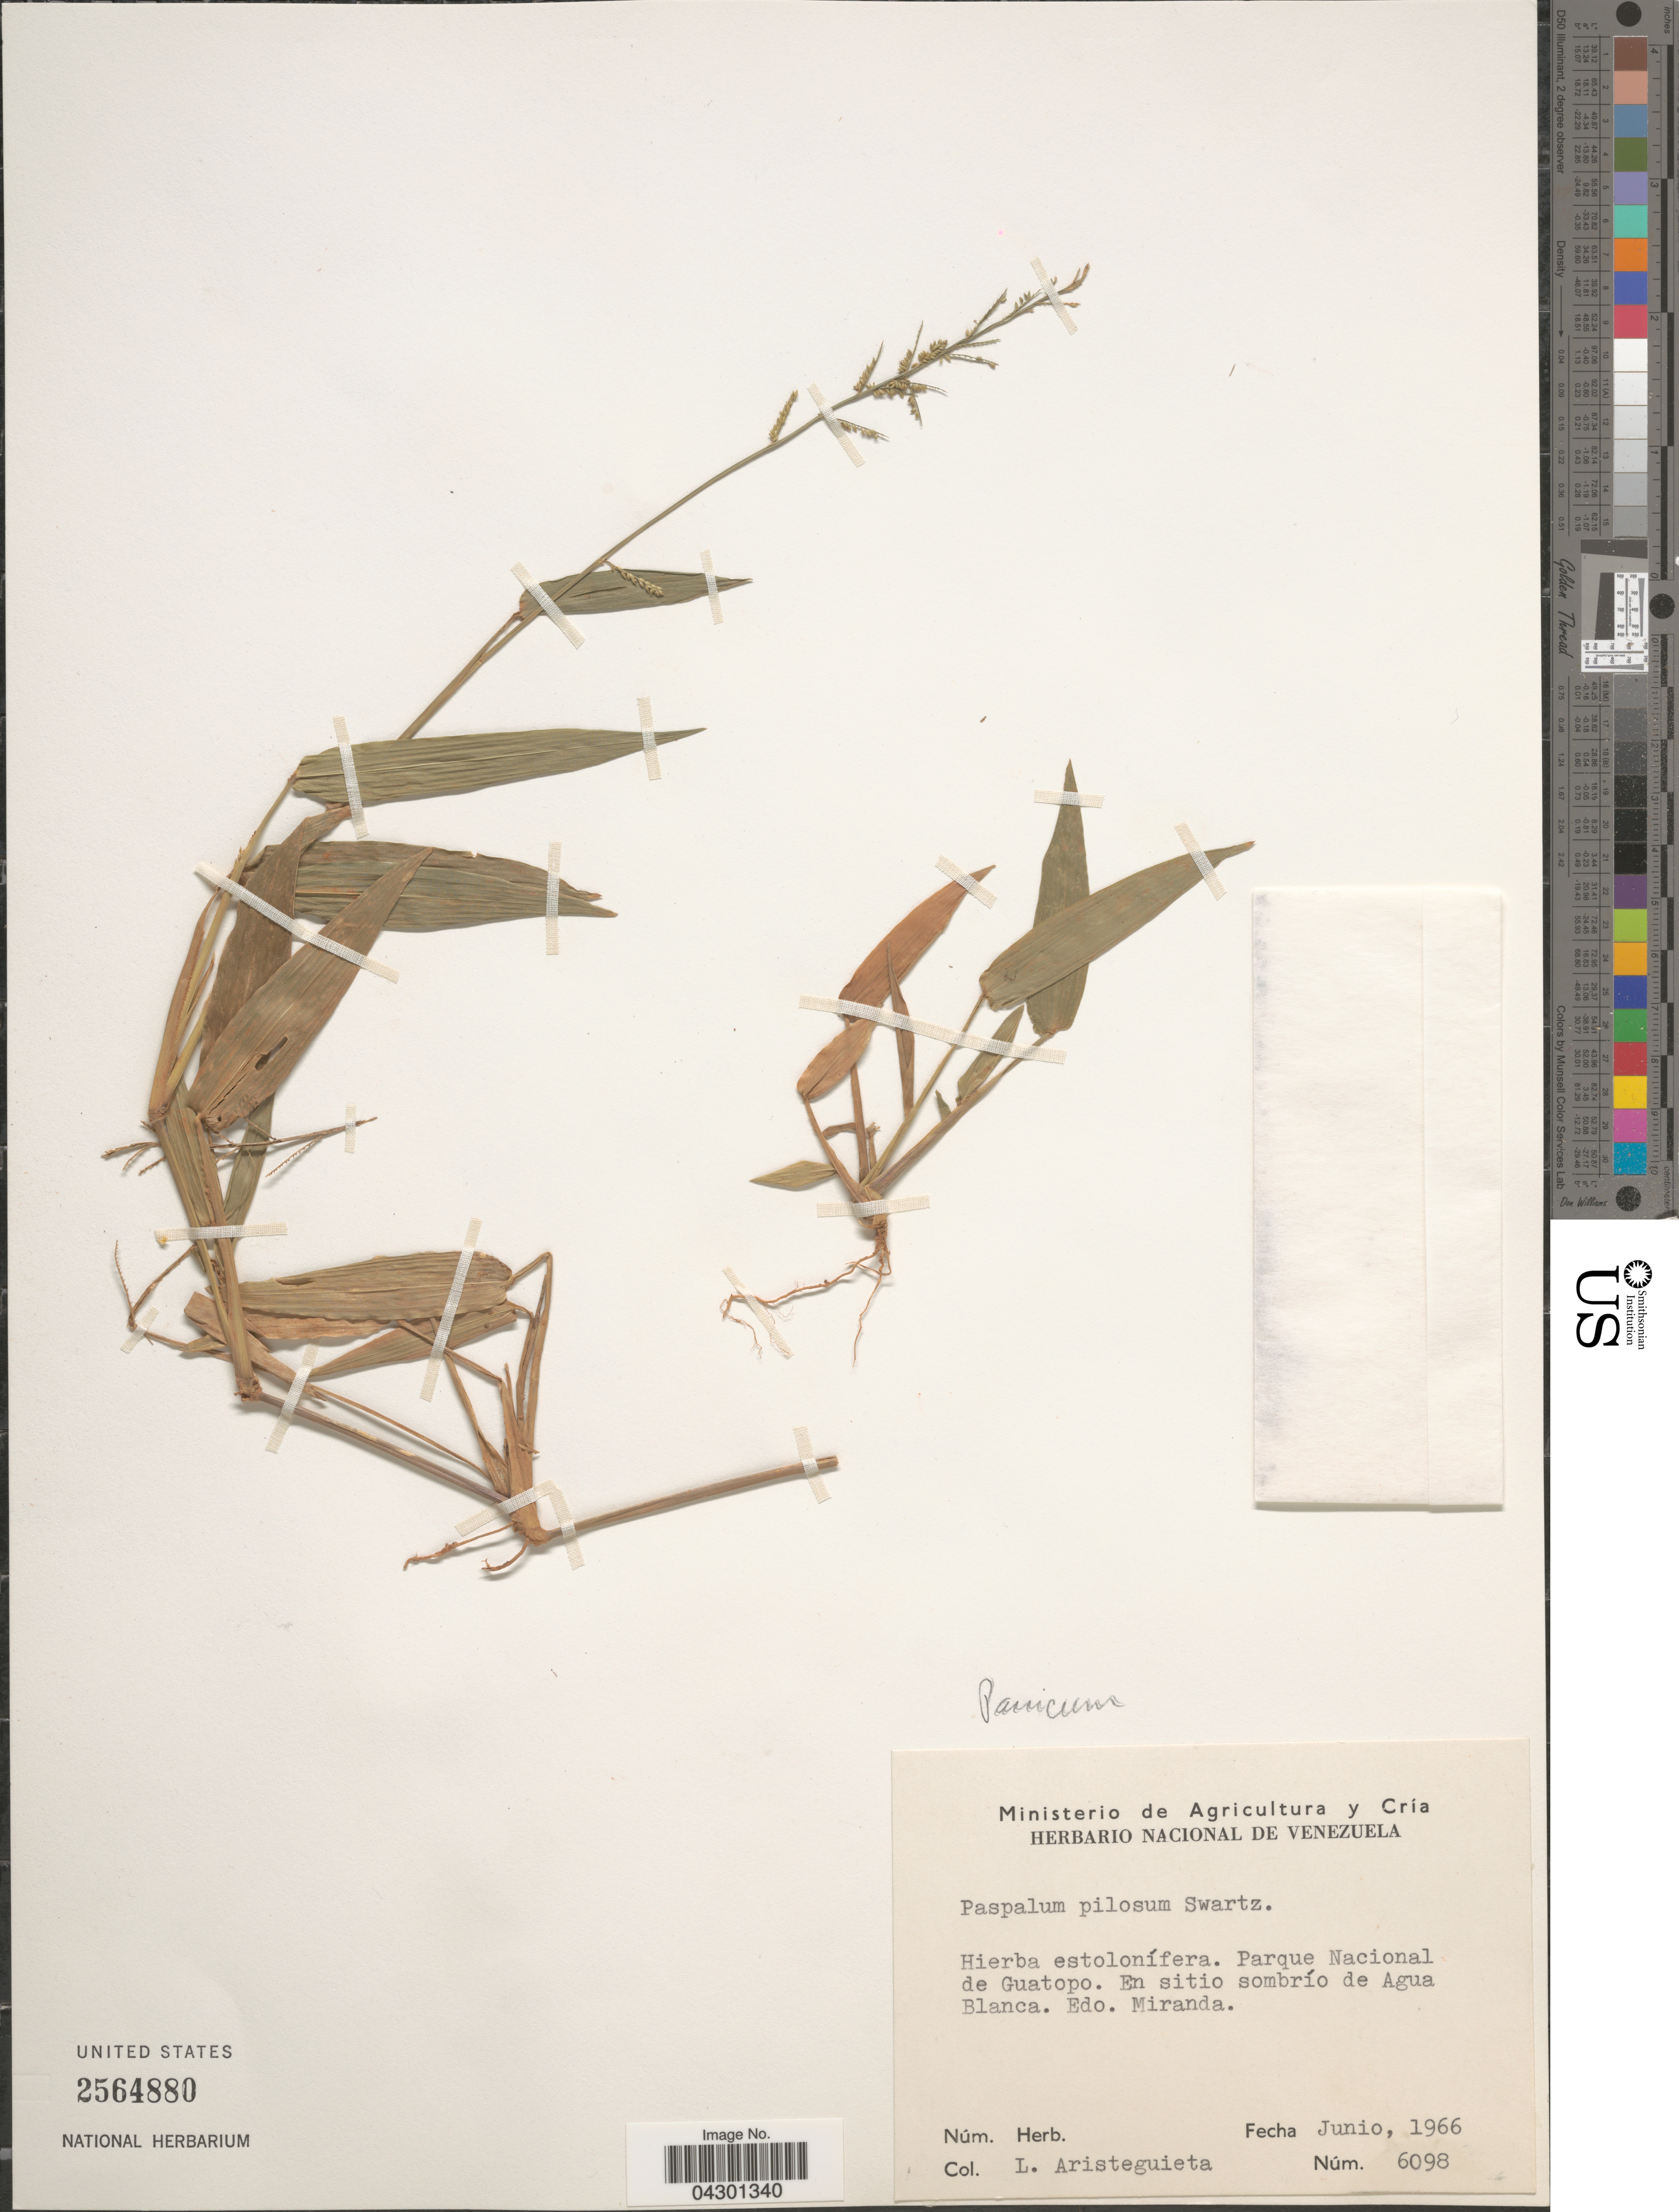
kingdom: Plantae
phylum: Tracheophyta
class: Liliopsida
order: Poales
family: Poaceae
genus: Panicum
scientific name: Panicum sp.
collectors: L. Aristeguieta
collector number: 6098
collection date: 1966-06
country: Venezuela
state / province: Miranda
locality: Parque Nacional de Guatopo. En sitio sombrío de Agua Blanca.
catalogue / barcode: US 2564880